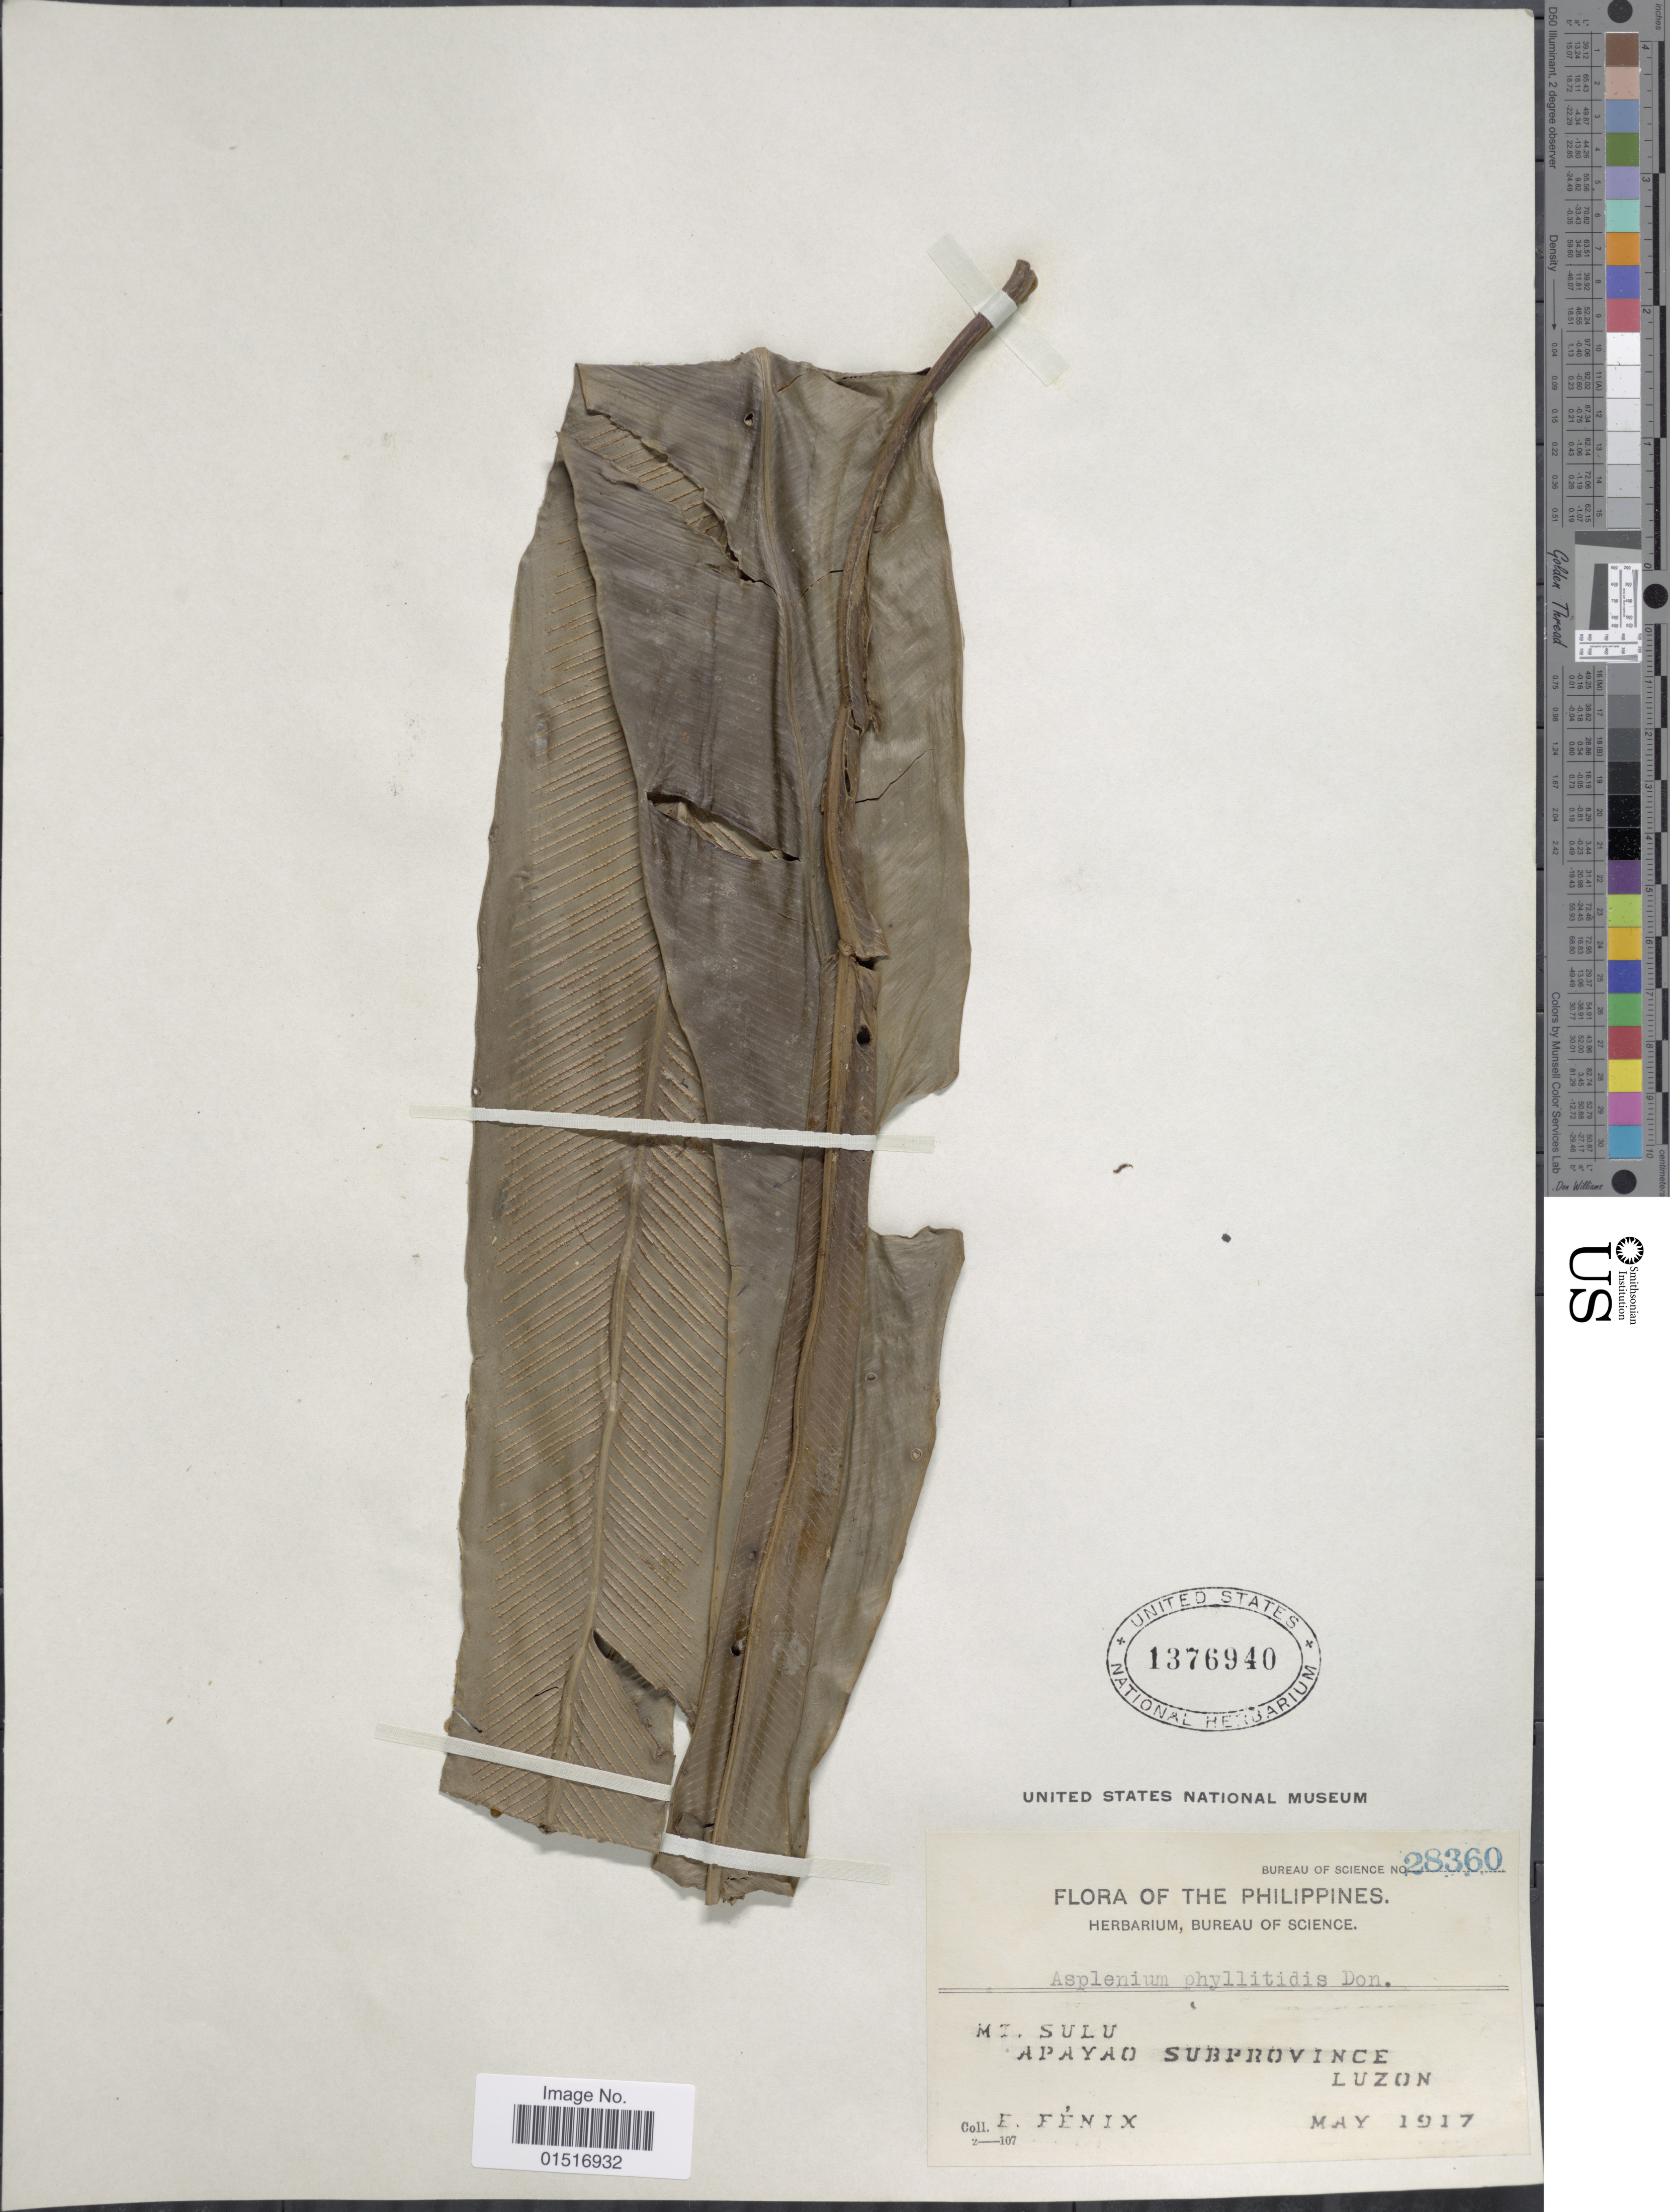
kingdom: Plantae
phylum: Tracheophyta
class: Polypodiopsida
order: Polypodiales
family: Aspleniaceae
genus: Asplenium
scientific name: Asplenium phyllitidis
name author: D. Don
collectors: E. Fénix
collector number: Bureau of Science 28360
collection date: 1917-05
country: Philippines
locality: Mt. Sulu. Apayao Subprovince. Luzon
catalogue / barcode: US 1376940